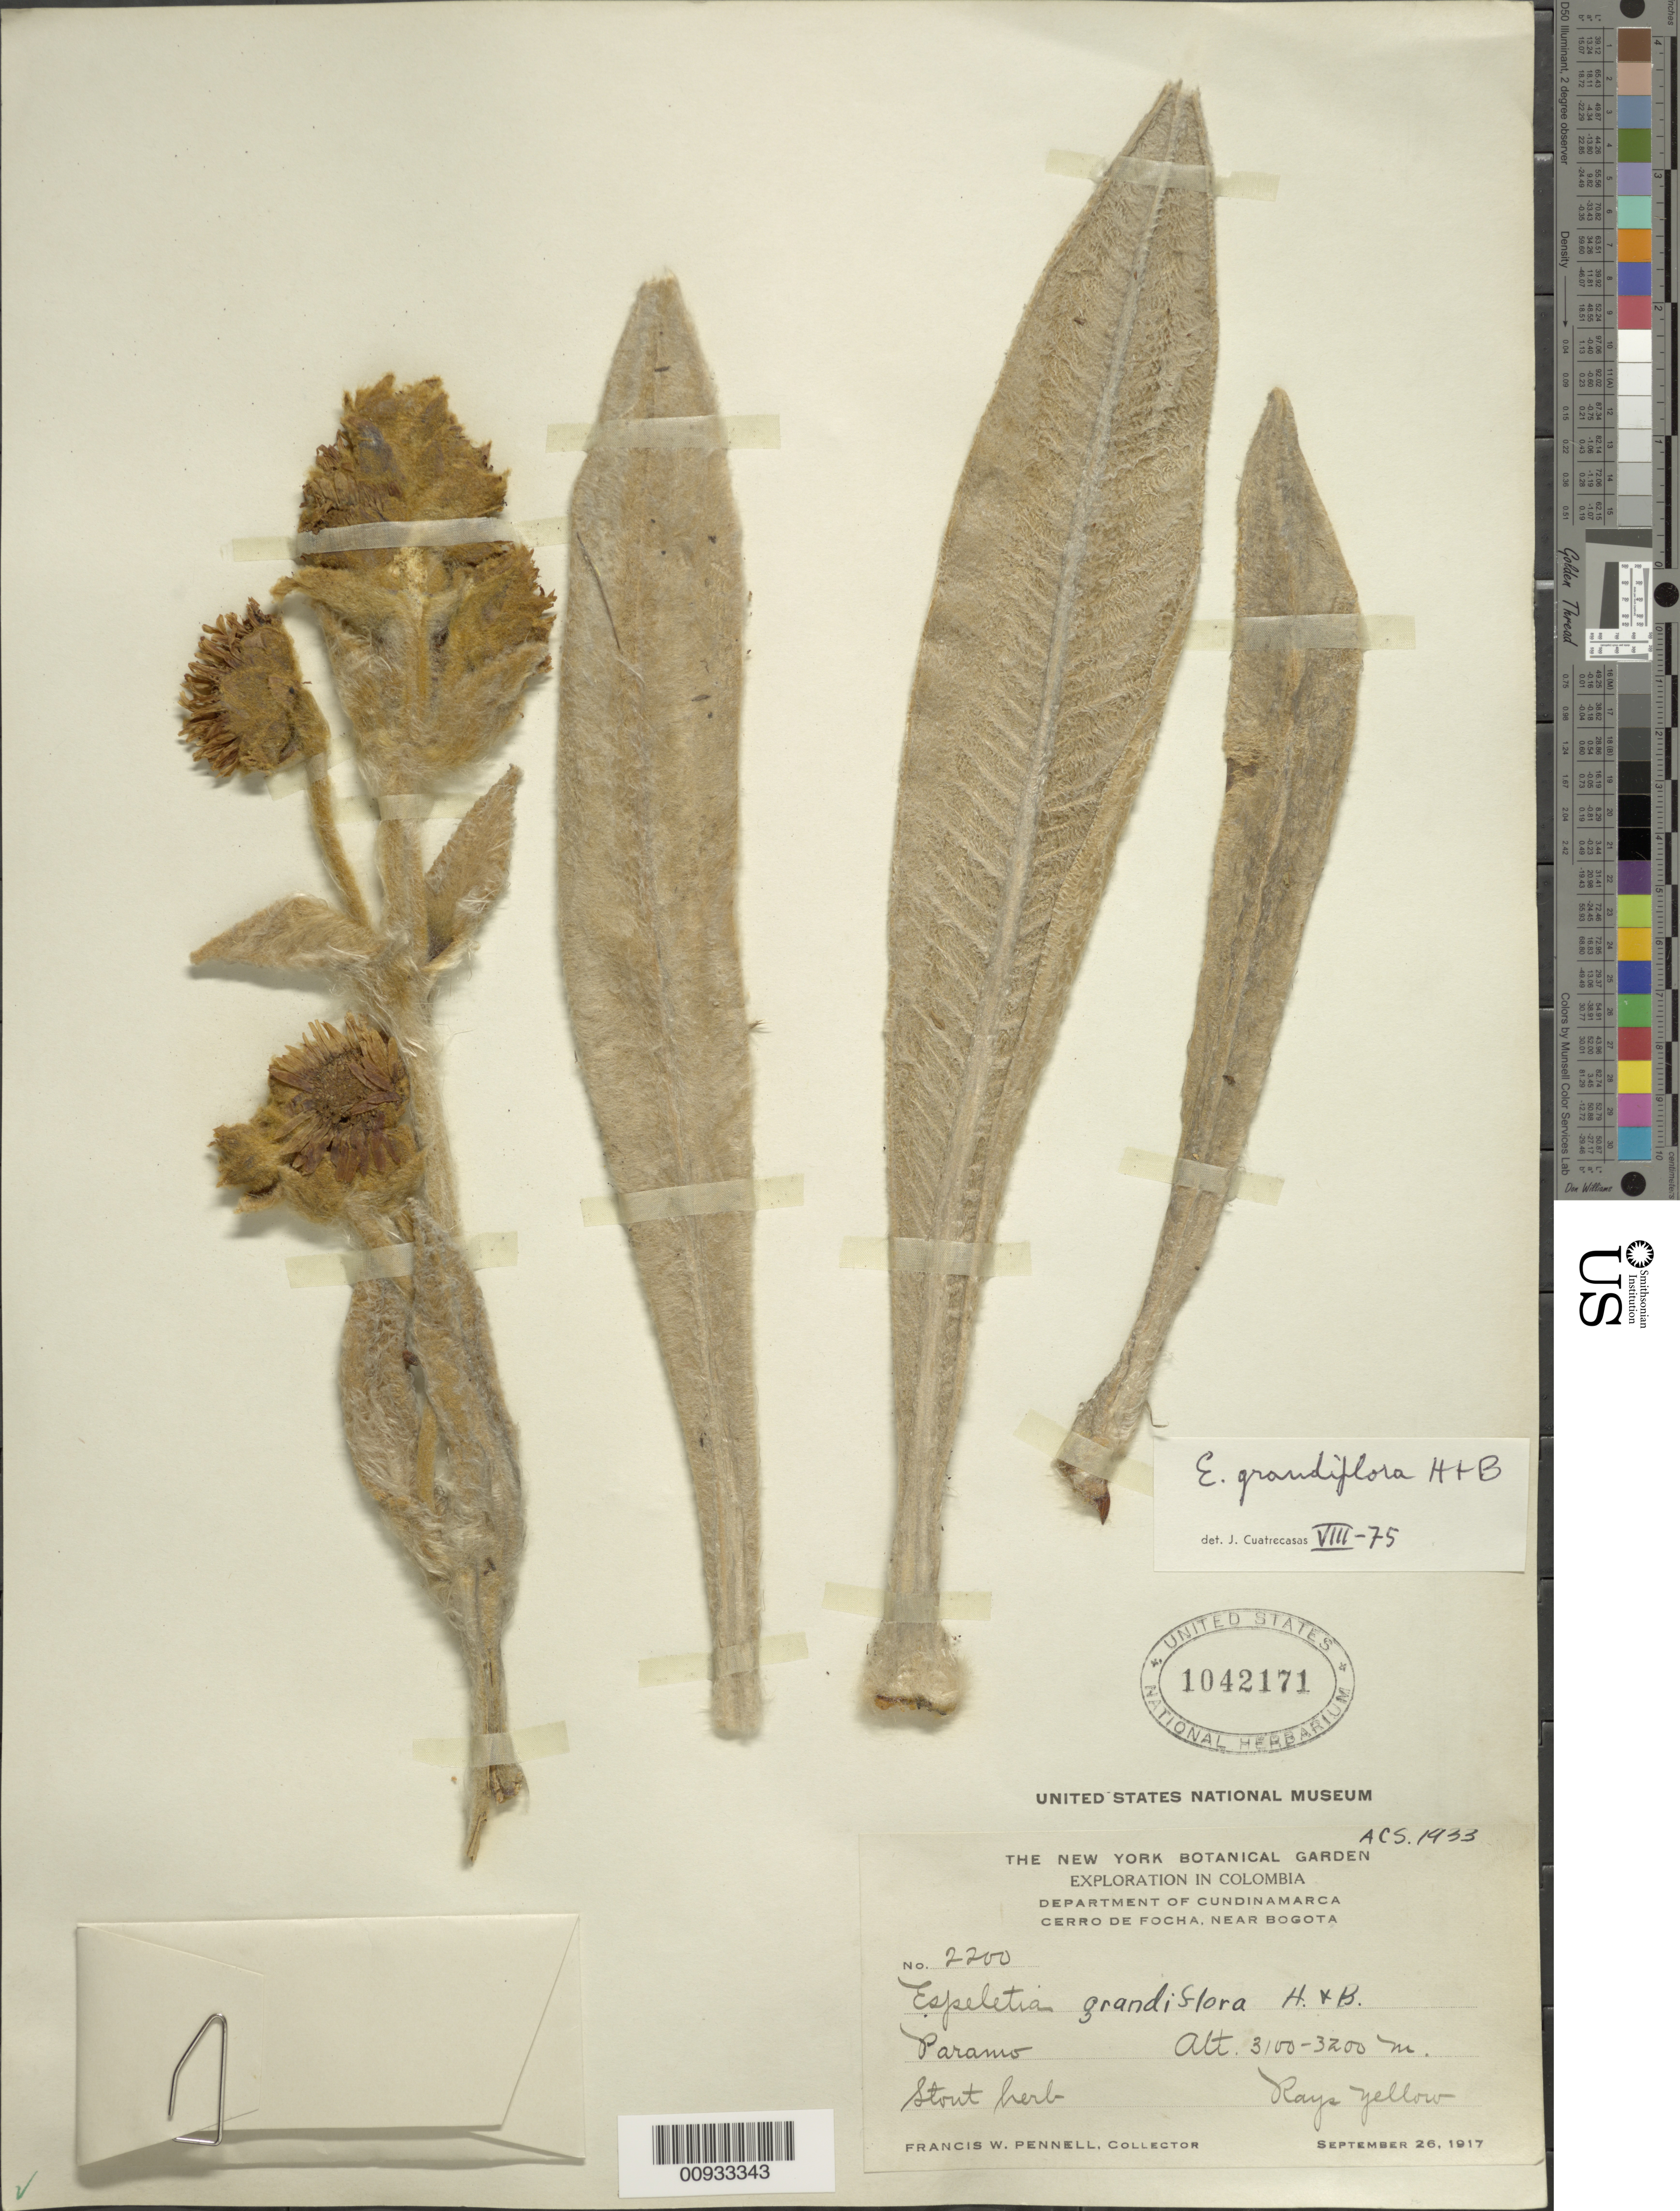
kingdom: Plantae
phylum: Tracheophyta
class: Magnoliopsida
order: Asterales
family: Asteraceae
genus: Espeletia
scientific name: Espeletia grandiflora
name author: Humb. & Bonpl.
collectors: F. W. Pennell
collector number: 2200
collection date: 1917-09-26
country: Colombia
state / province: Cundinamarca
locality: Cerro de Focha, near Bogotá.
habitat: Páramo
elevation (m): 3100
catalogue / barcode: US 1042171